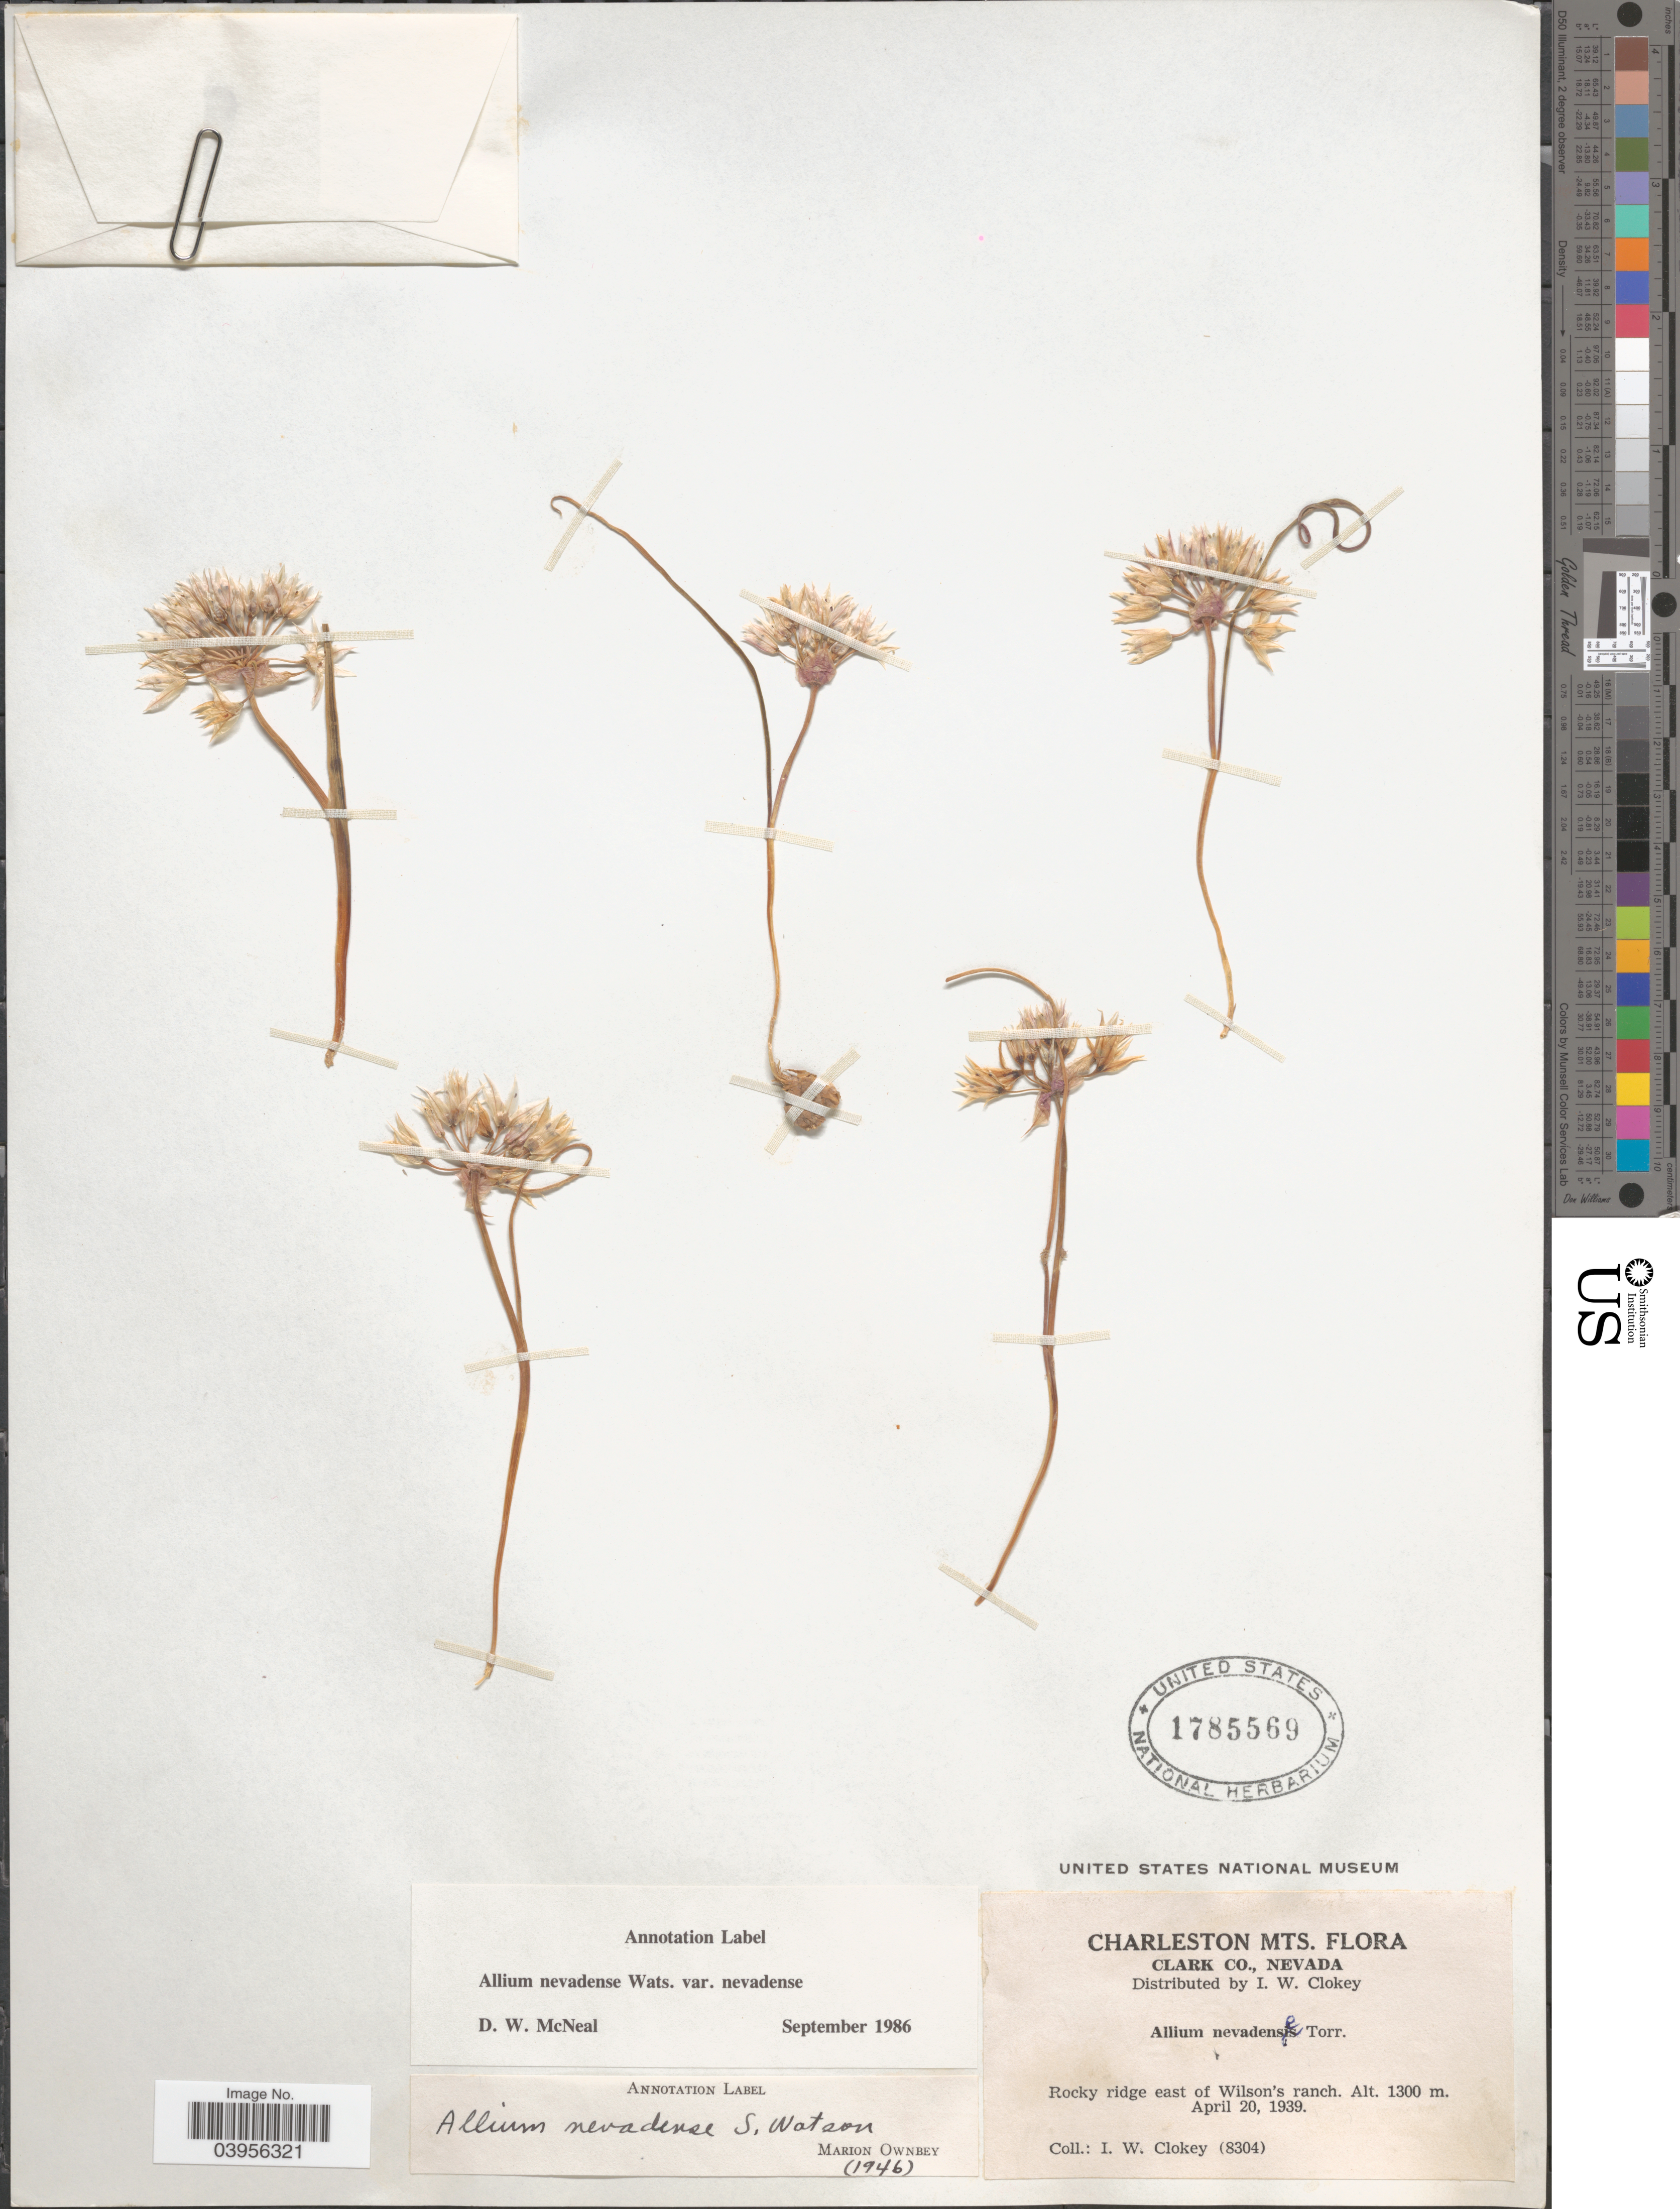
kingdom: Plantae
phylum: Tracheophyta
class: Liliopsida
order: Asparagales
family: Amaryllidaceae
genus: Allium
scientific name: Allium nevadense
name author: S. Watson in C. King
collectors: I. W. Clokey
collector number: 8304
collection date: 1939-04-20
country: United States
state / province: Nevada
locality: Charleston Mts. Clark Co. Rock ridge east of Wilson's ranch.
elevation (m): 1300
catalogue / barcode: US 1785569